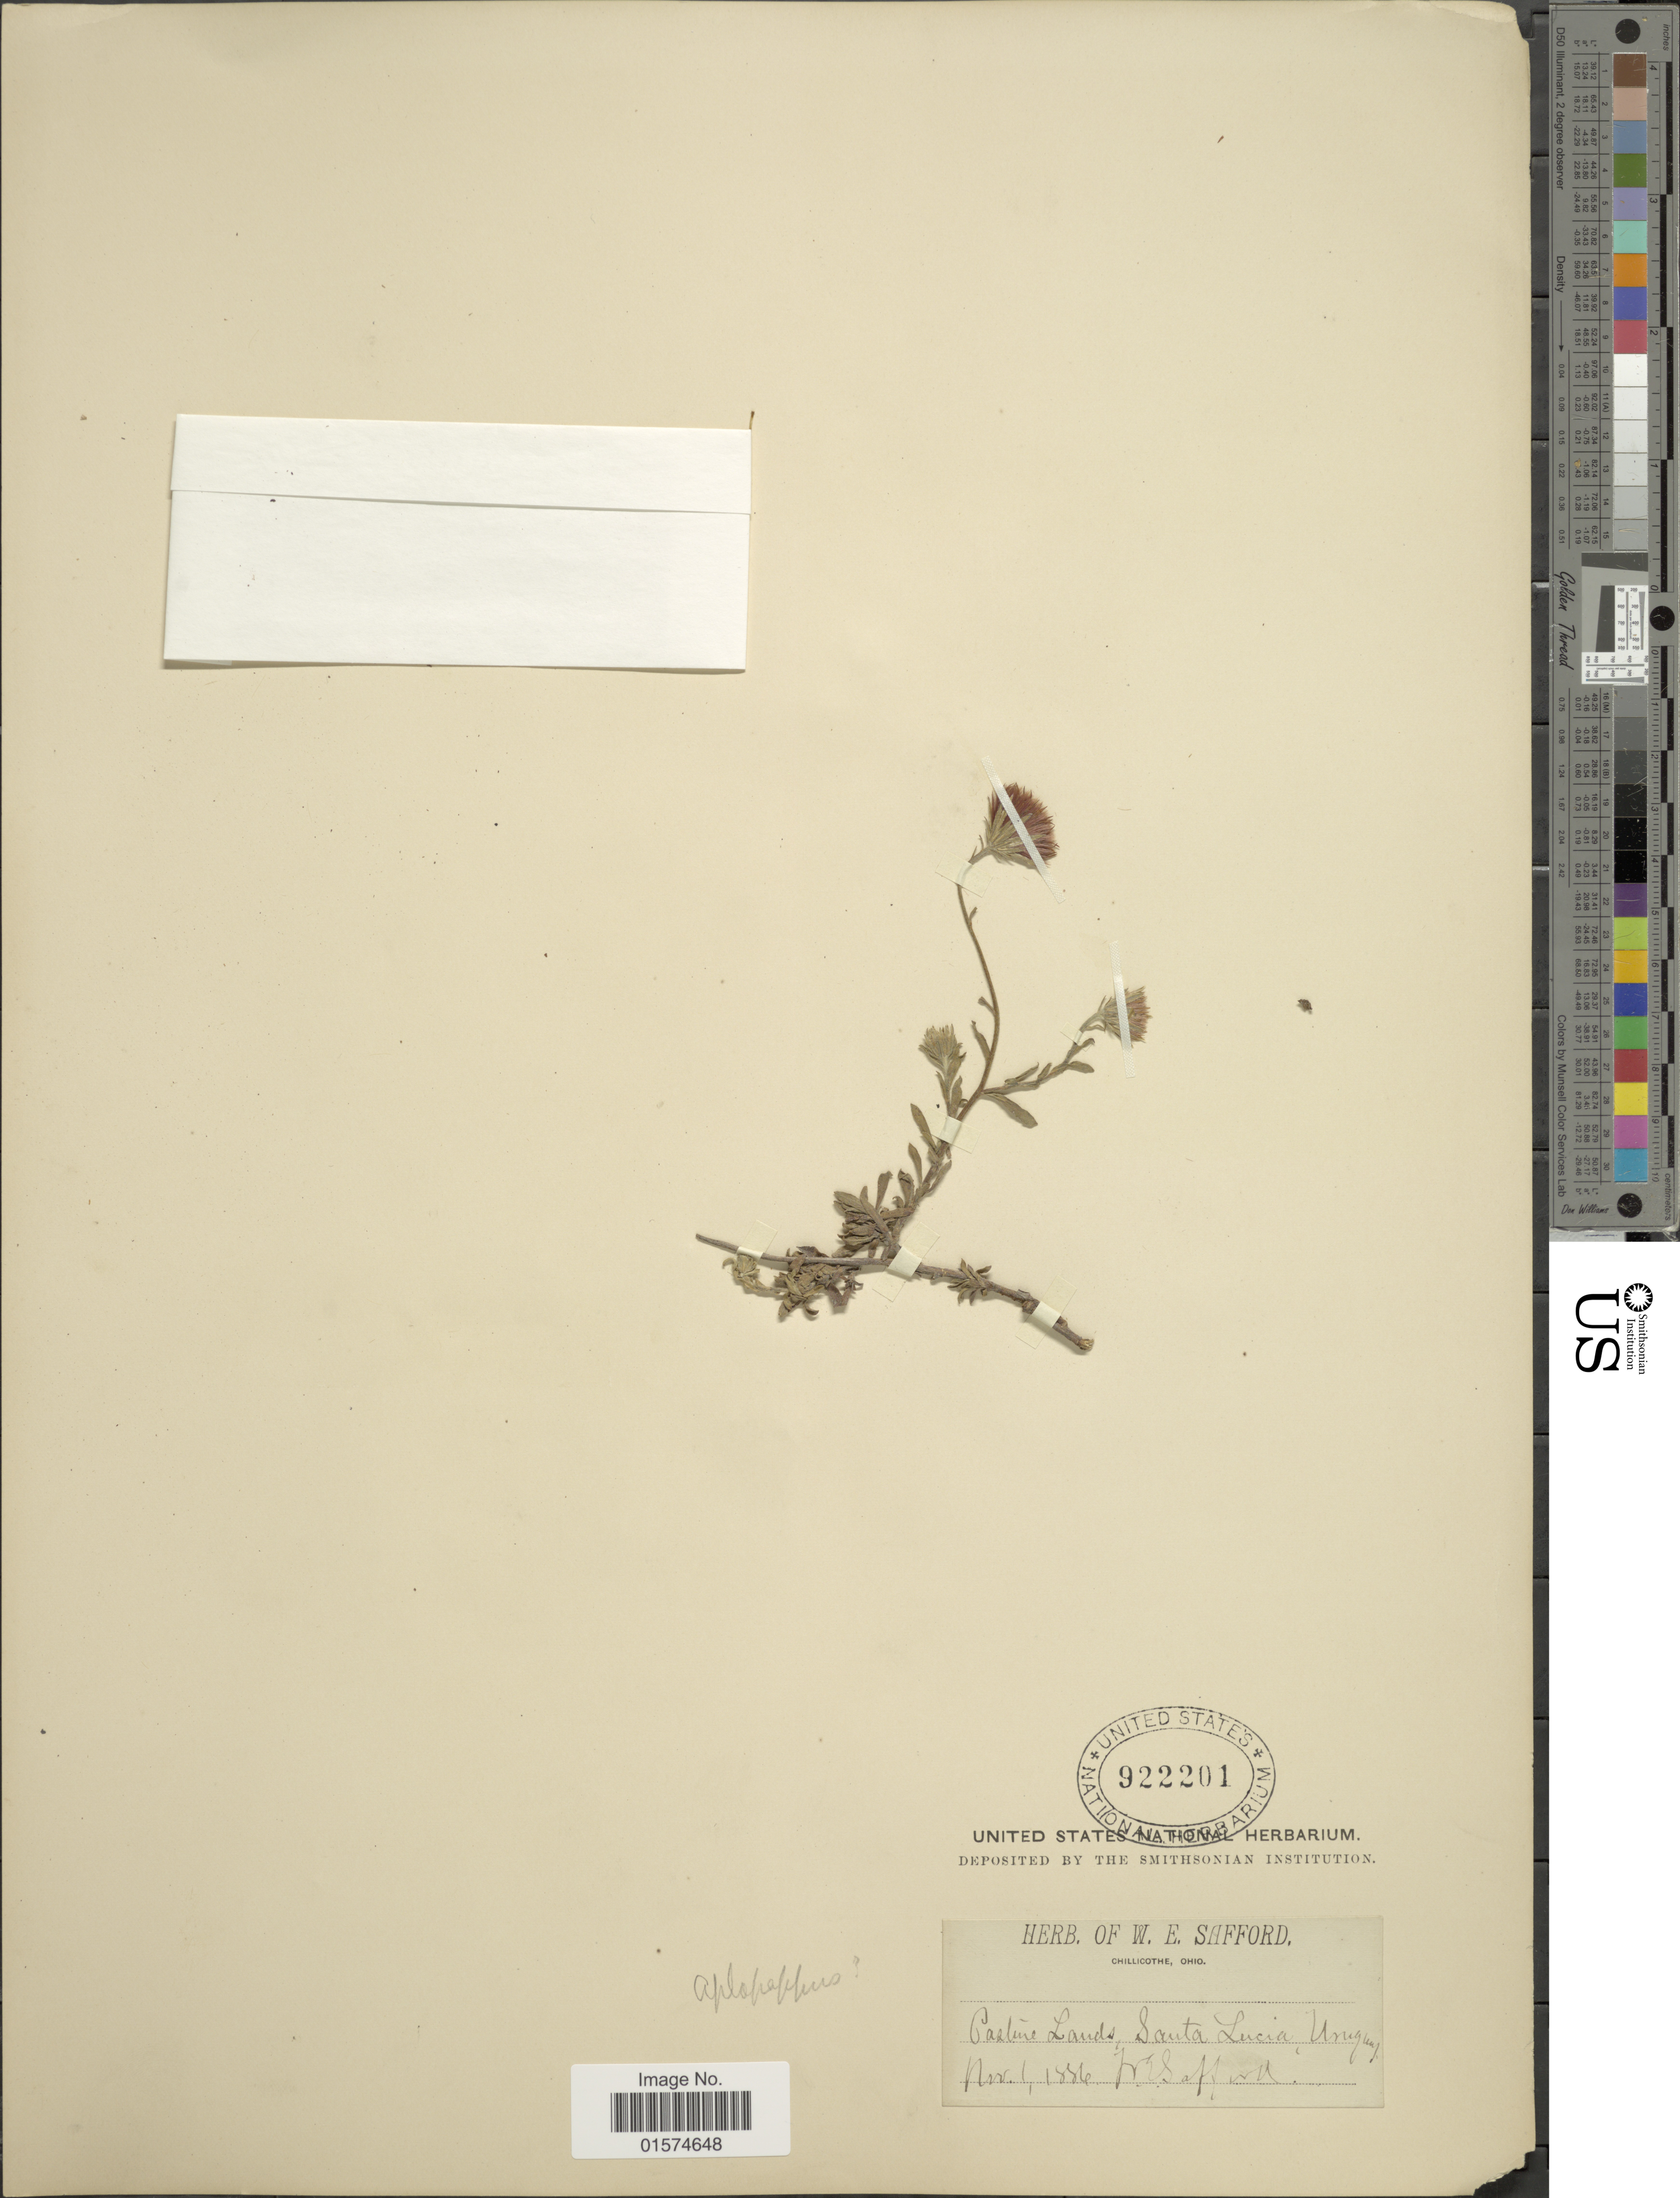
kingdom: Plantae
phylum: Tracheophyta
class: Magnoliopsida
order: Asterales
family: Asteraceae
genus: Haplopappus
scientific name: Haplopappus sp.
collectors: W. E. Safford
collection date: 1886-11-01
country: Uruguay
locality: Pastine Lands, Santa Lucia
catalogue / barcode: US 922201